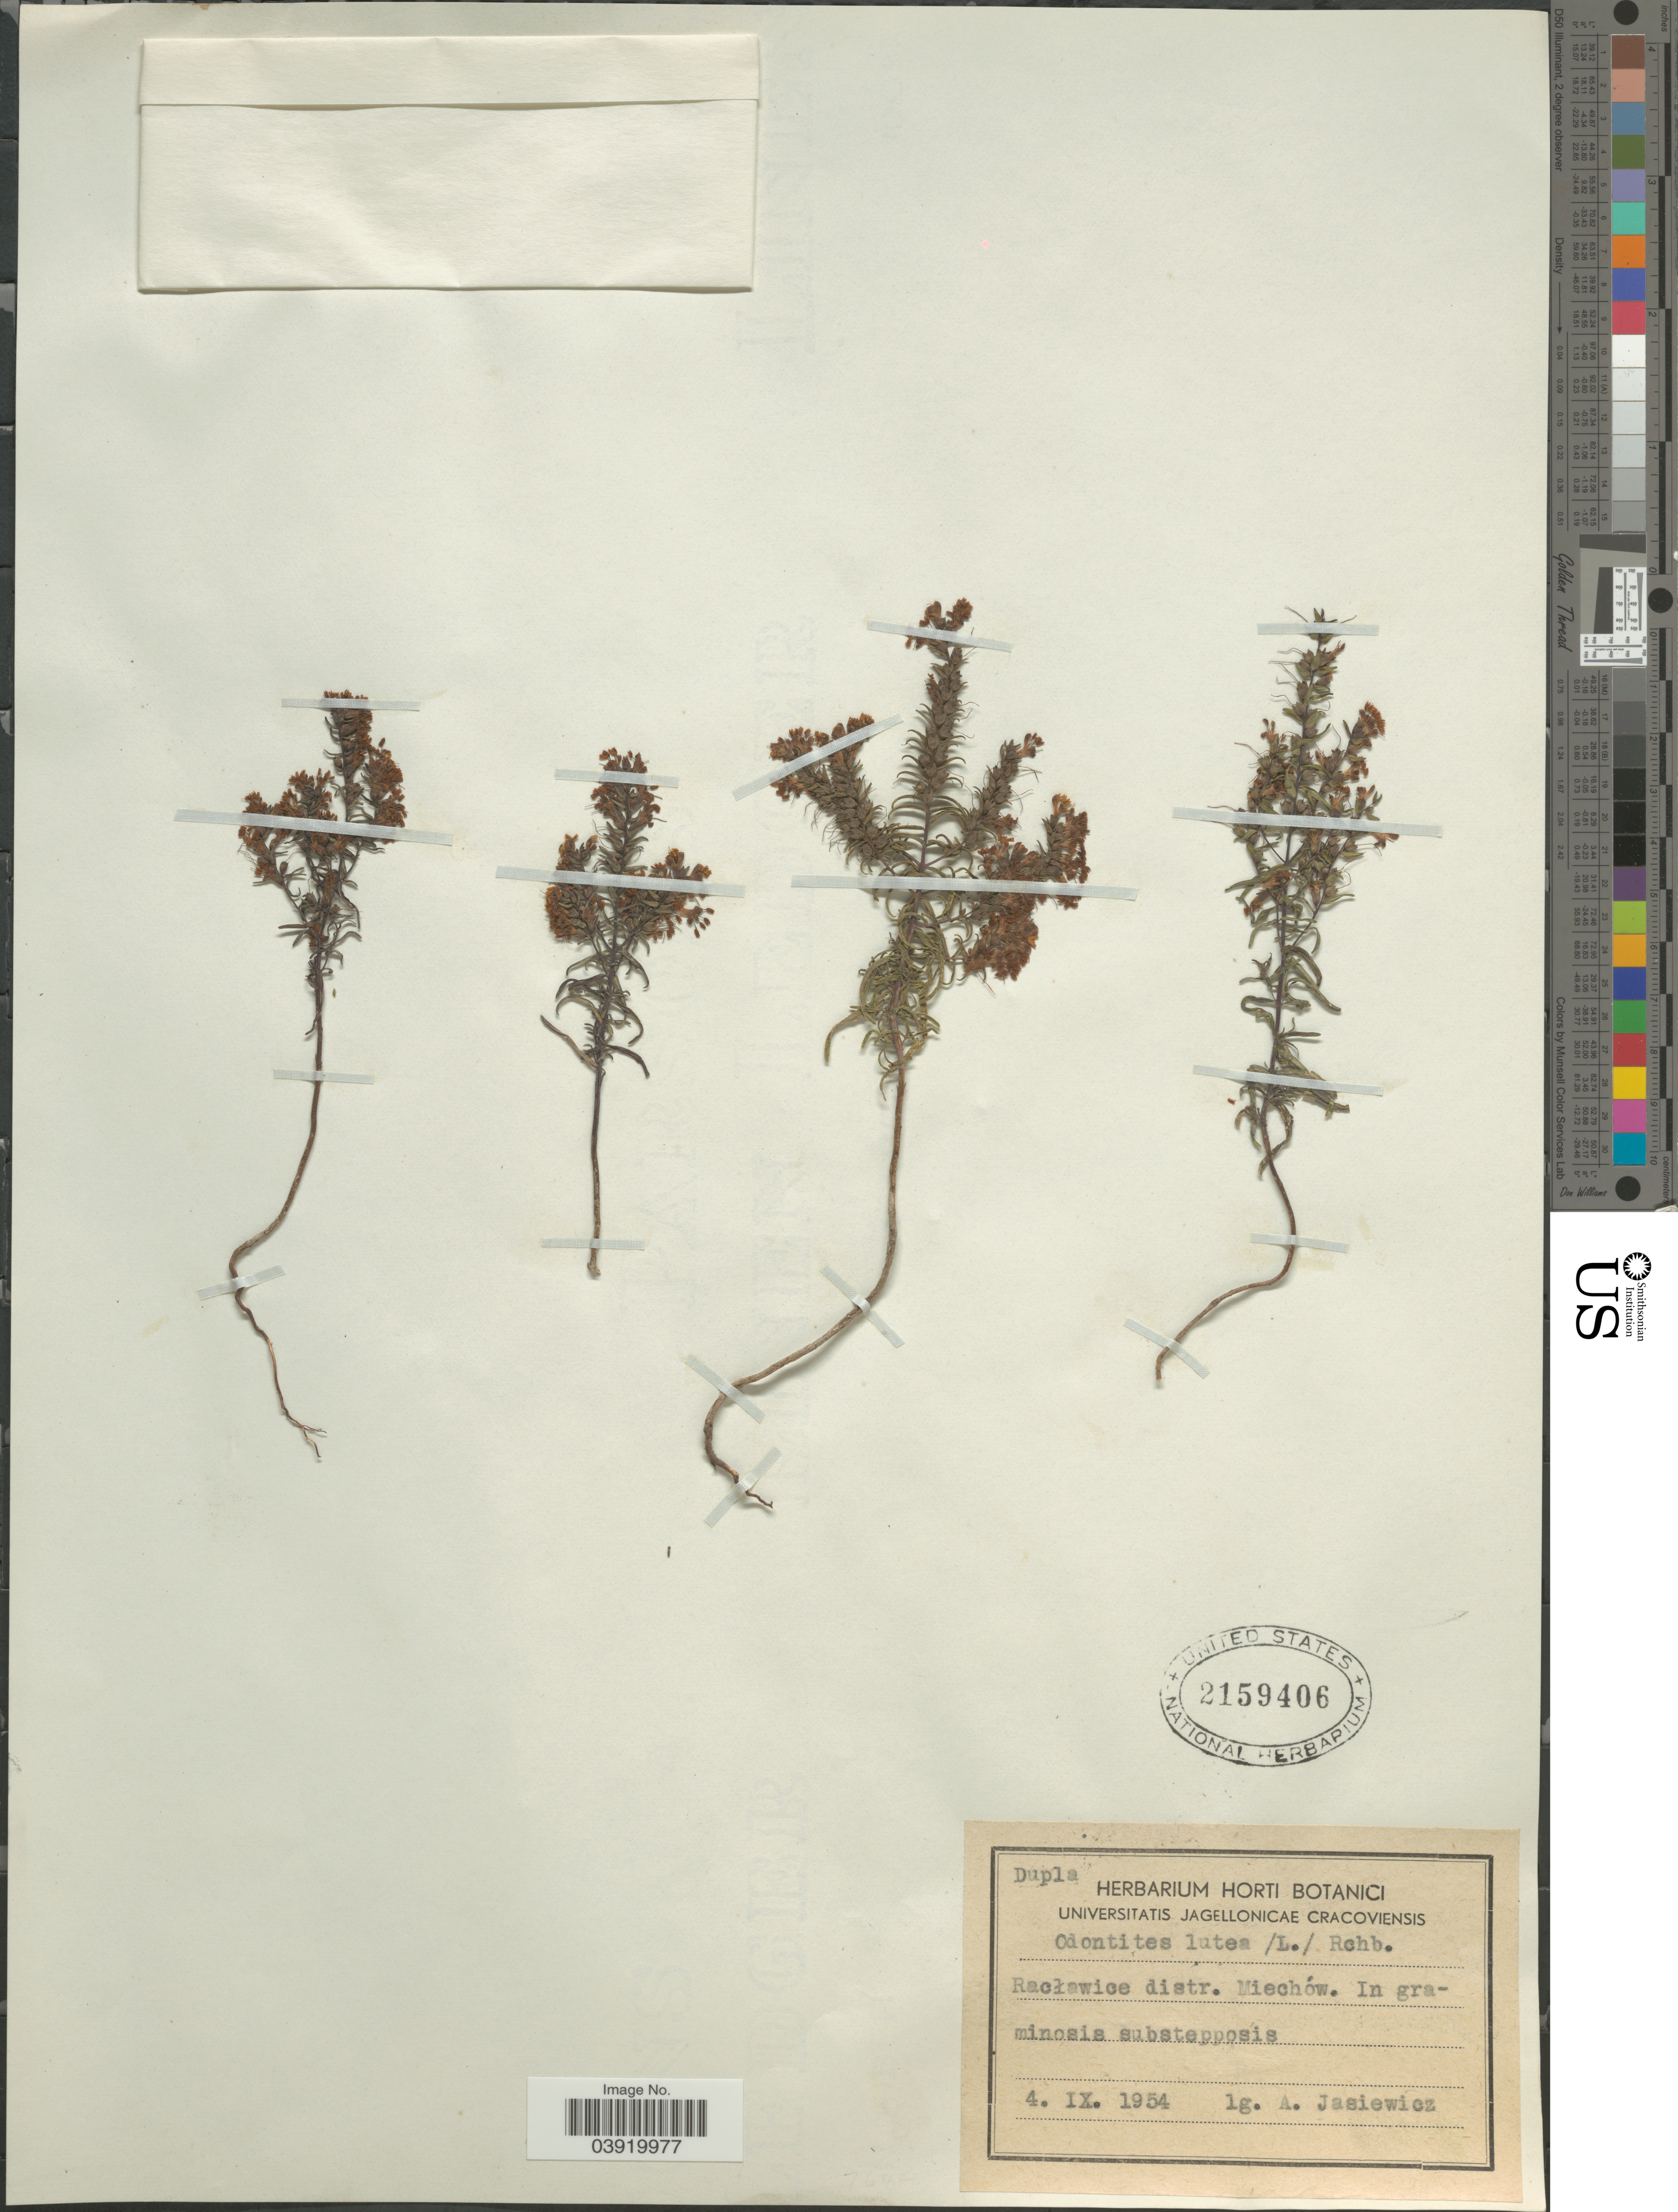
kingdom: Plantae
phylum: Tracheophyta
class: Magnoliopsida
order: Lamiales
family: Orobanchaceae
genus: Odontites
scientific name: Odontites luteus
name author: (L.) Clairv.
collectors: A. Jasiewicz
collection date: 1954-09-04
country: Poland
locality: Racławice distr. Miechów.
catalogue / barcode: US 2159406